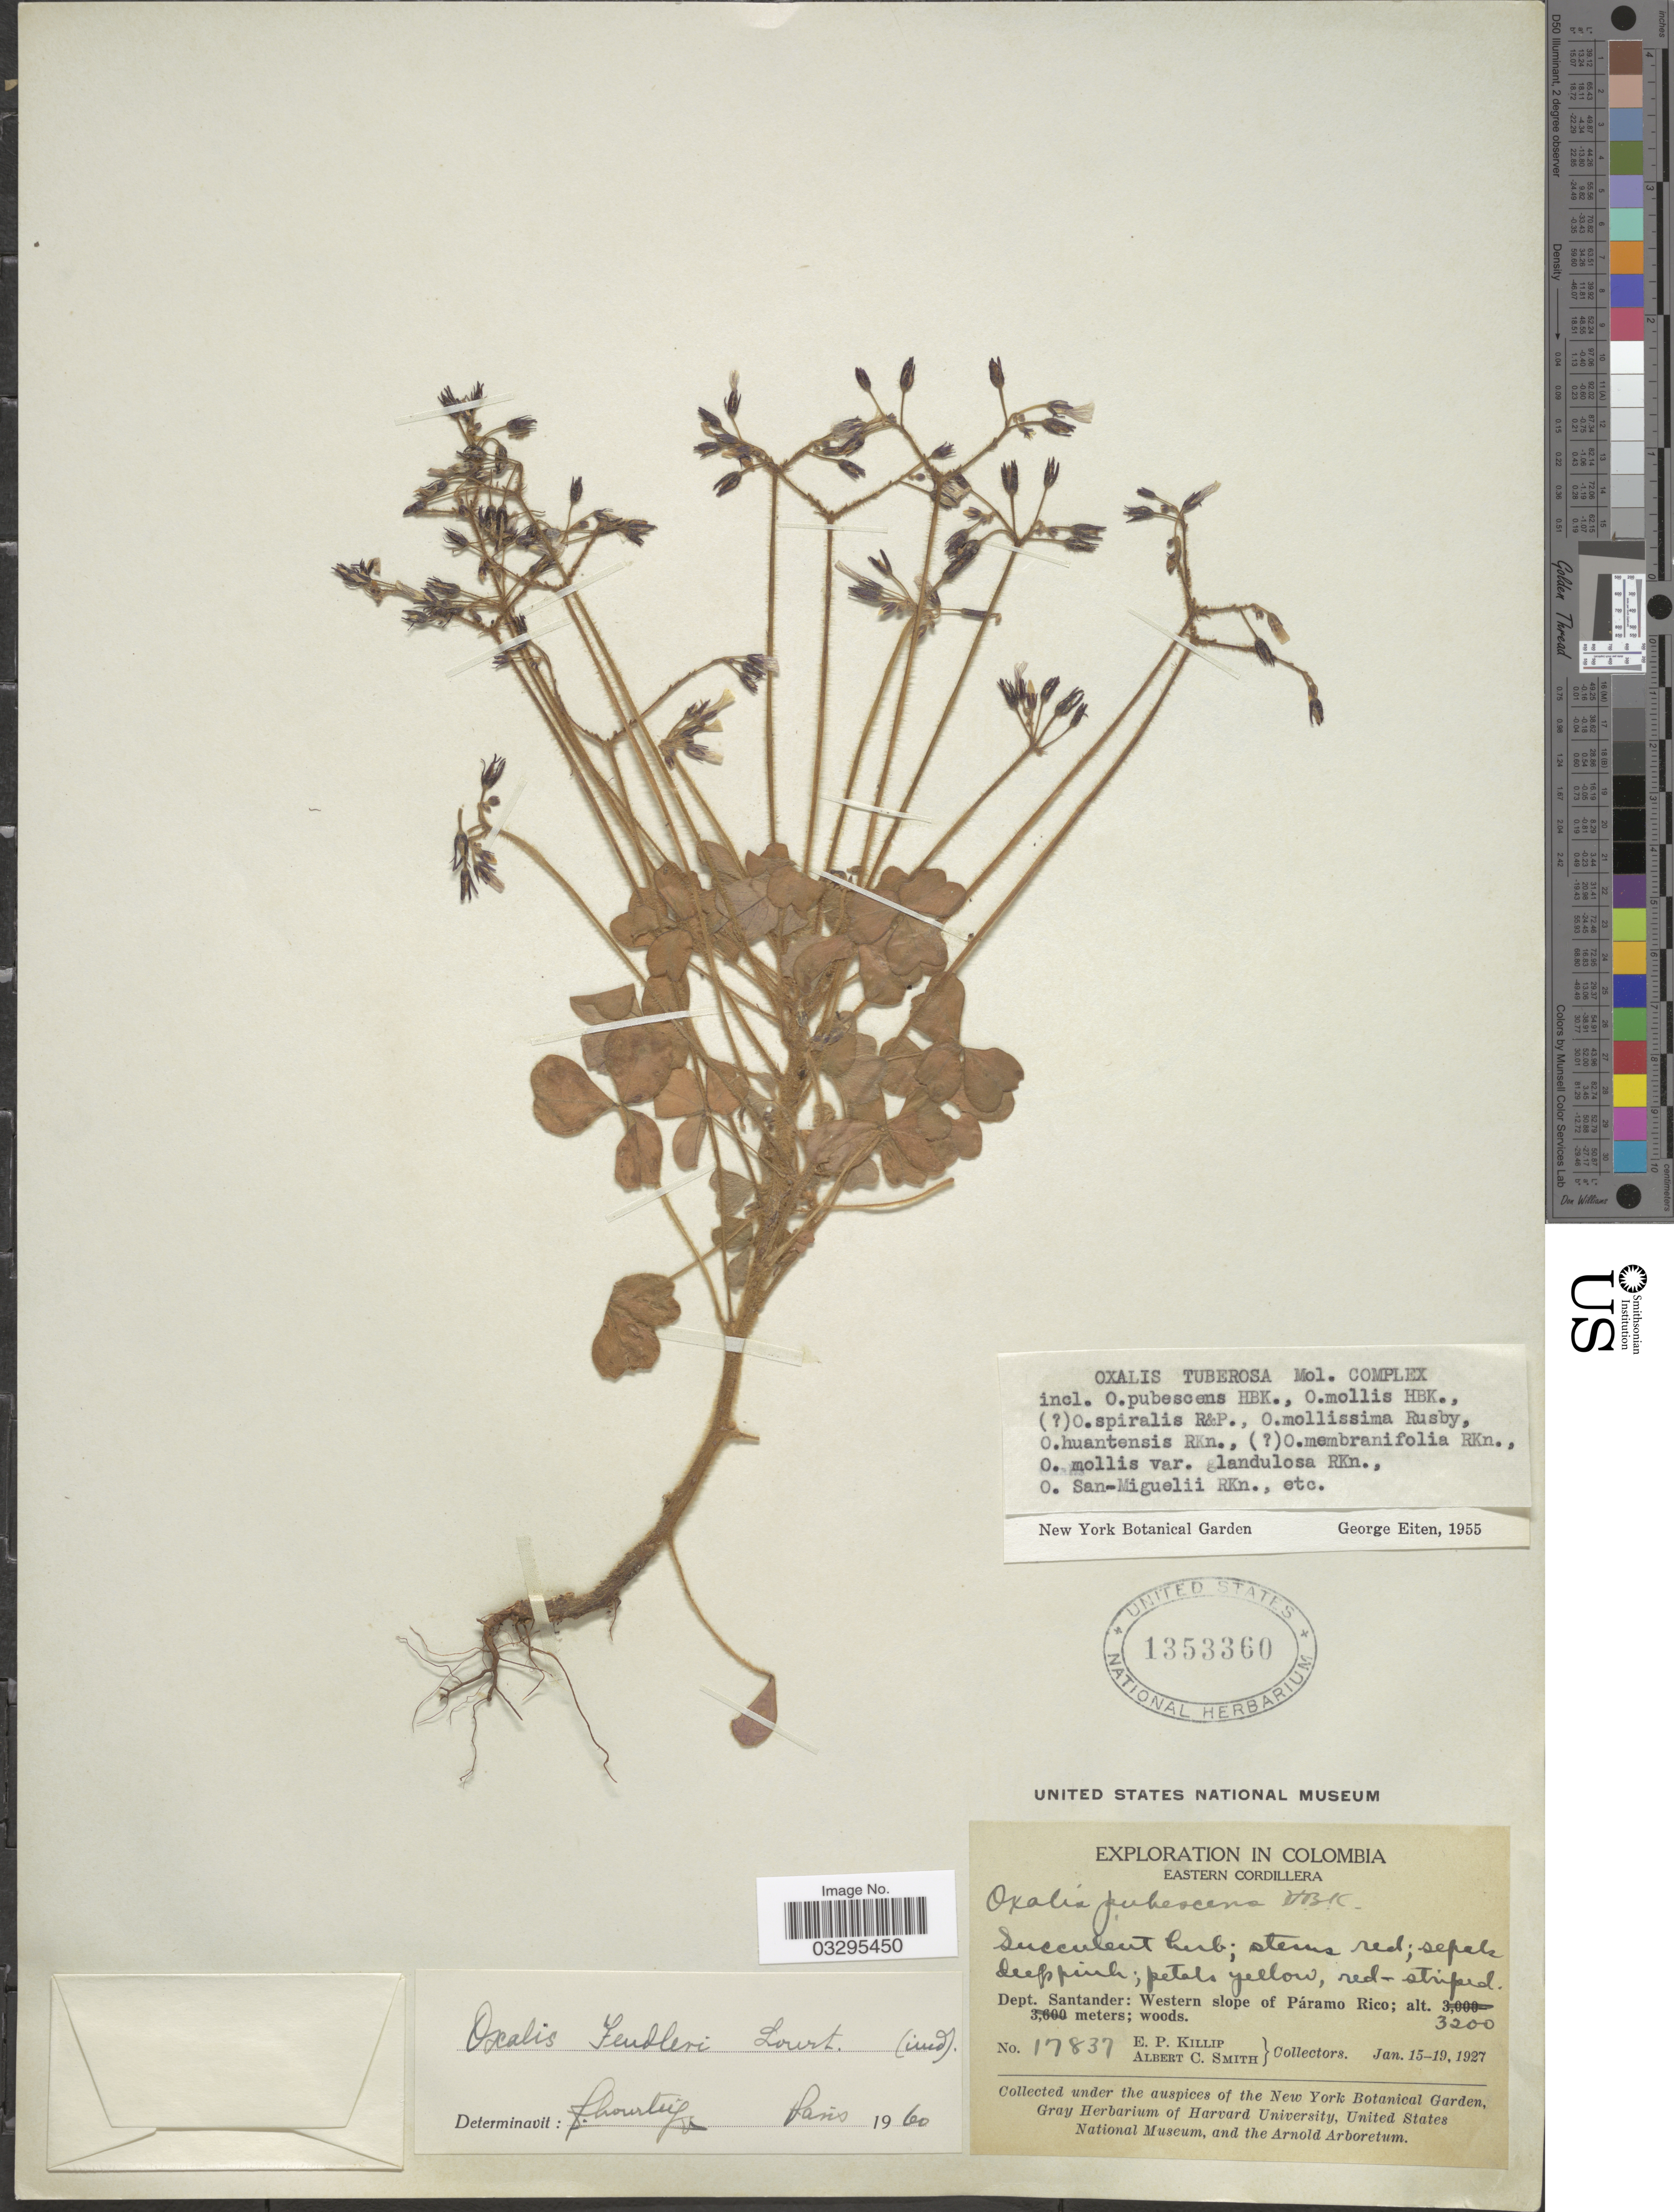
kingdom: Plantae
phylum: Tracheophyta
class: Magnoliopsida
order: Oxalidales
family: Oxalidaceae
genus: Oxalis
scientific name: Oxalis fendleri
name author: Lourteig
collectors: E. P. Killip & A. C. Smith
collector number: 17837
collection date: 1927-01-15/1927-01-19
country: Colombia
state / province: Santander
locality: Eastern Cordillera. Dept.Santander: Western slope of Páramo Rico.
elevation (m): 3200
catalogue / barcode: US 1353360